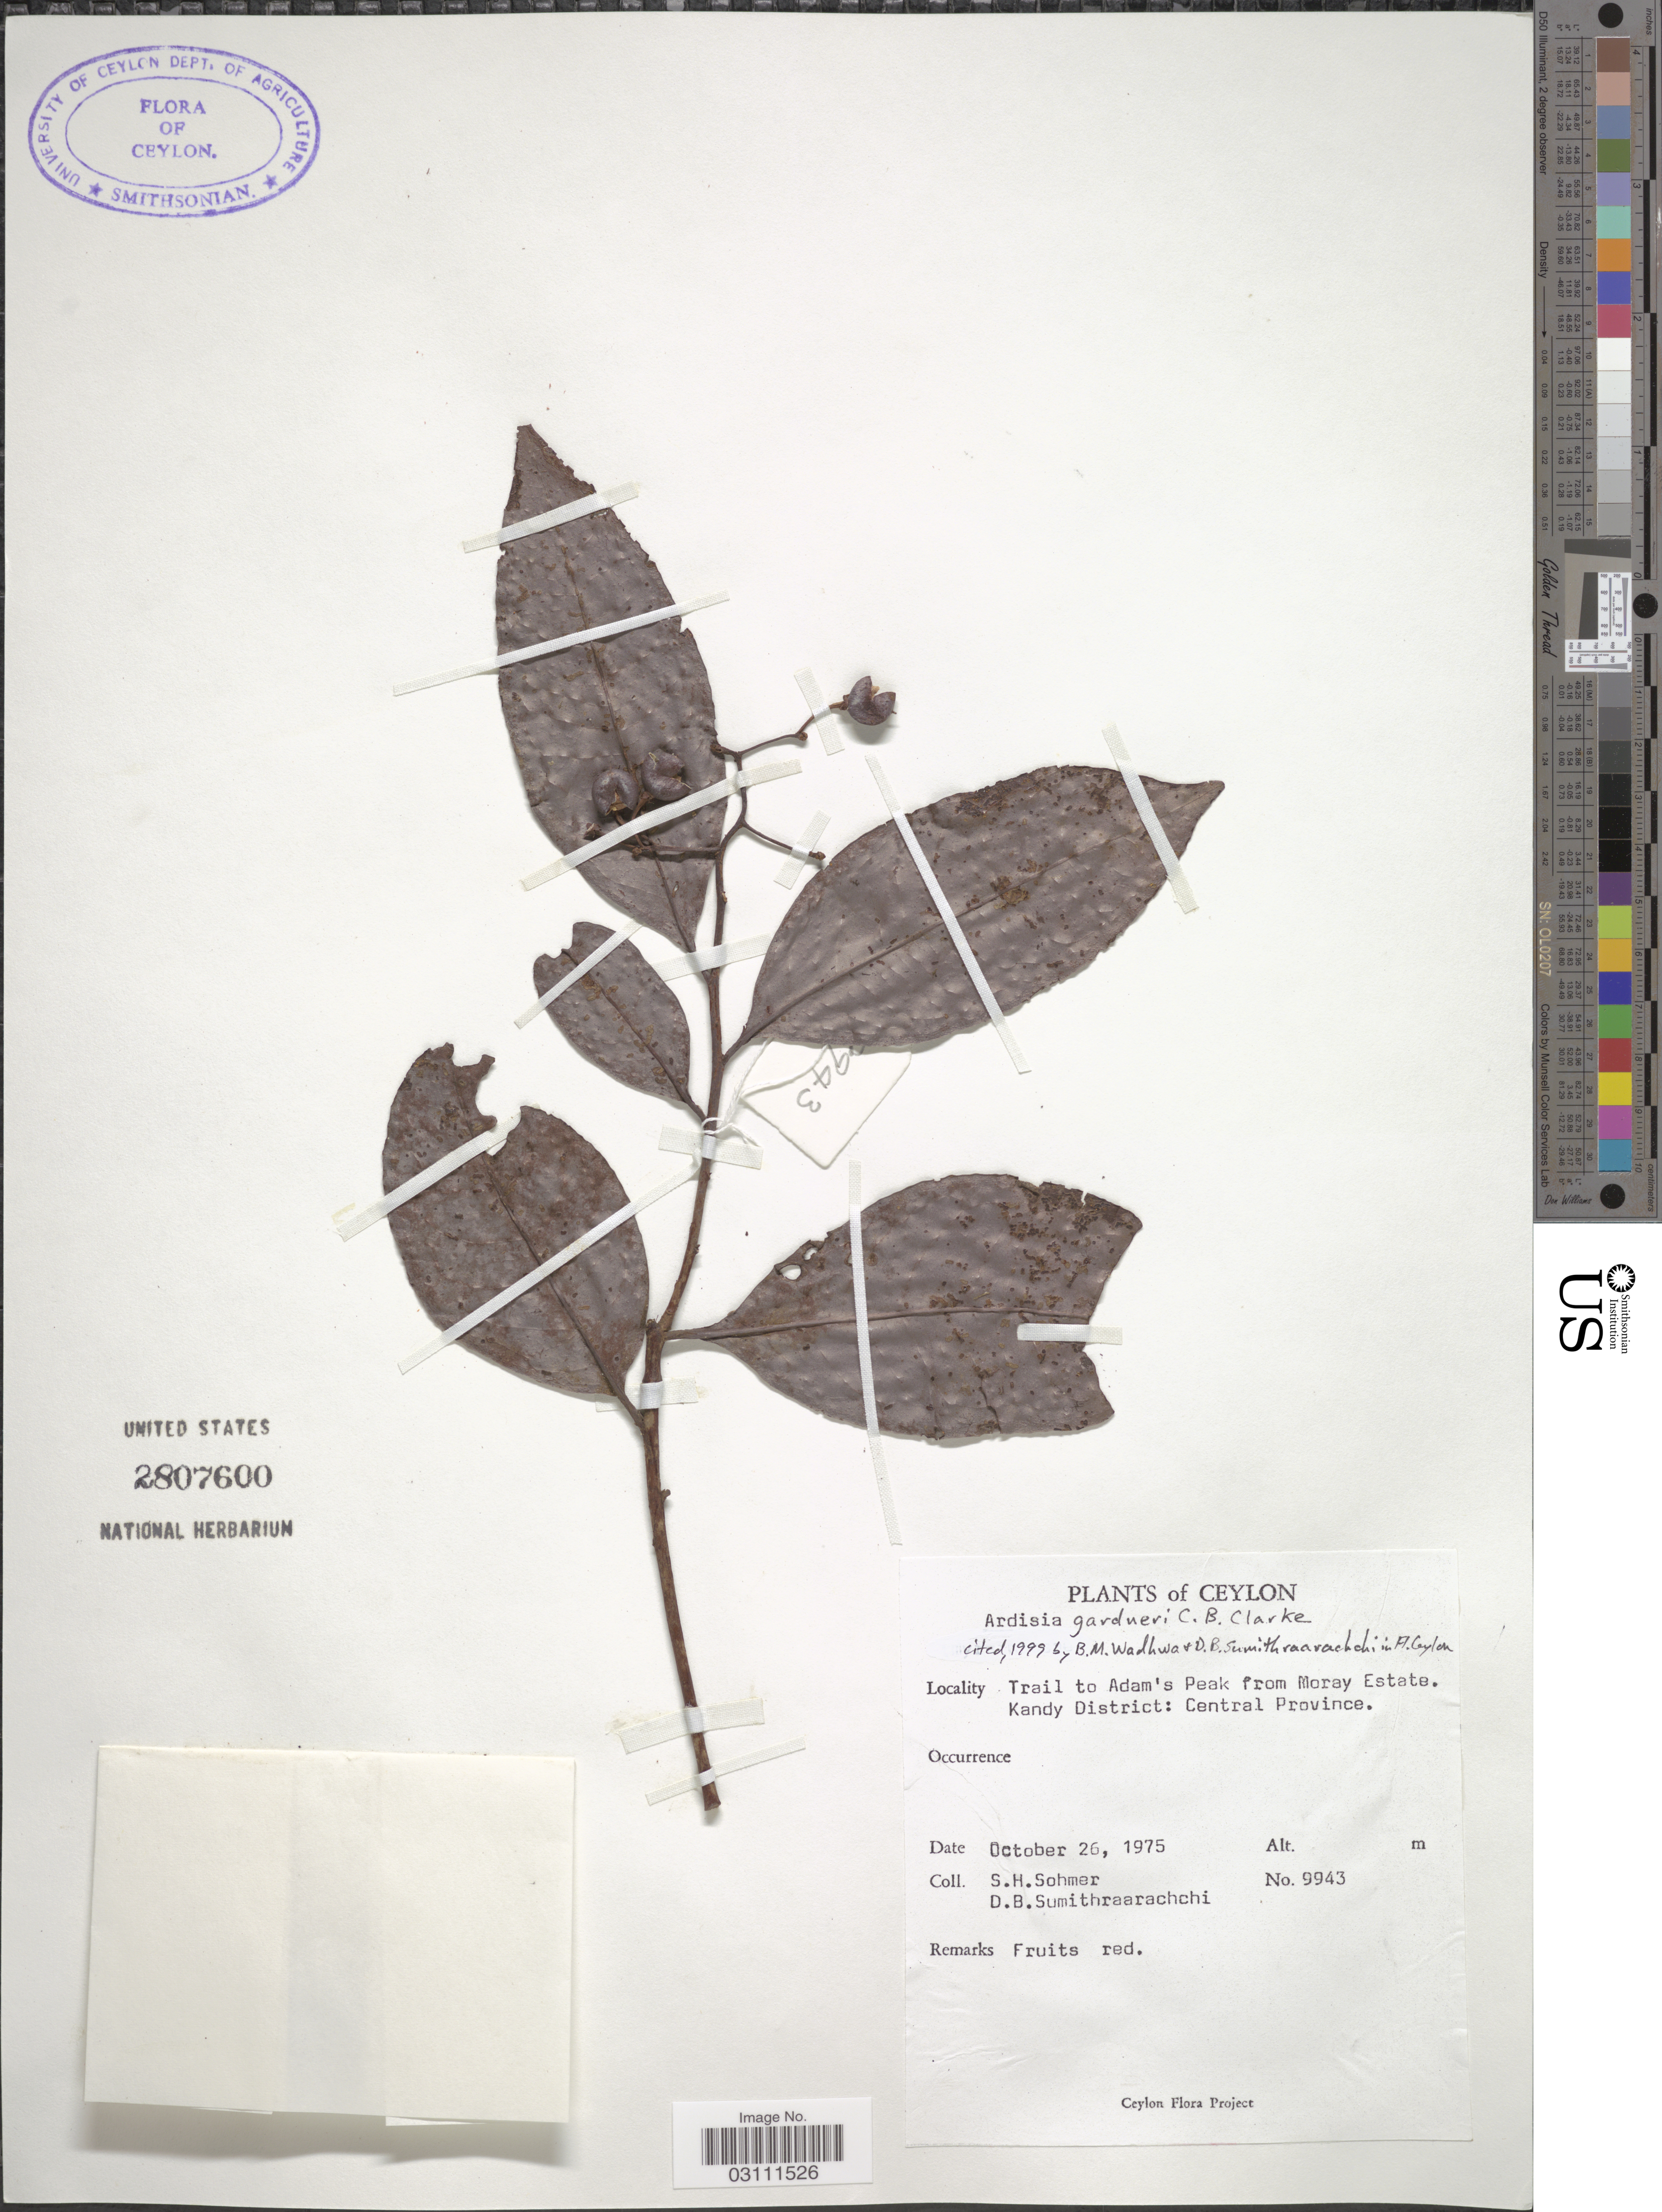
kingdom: Plantae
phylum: Tracheophyta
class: Magnoliopsida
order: Ericales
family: Primulaceae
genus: Ardisia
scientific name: Ardisia gardneri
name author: C.B. Clarke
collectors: S. H. Sohmer & D. B. Sumithraarachchi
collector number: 9943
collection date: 1975-10-26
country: Sri Lanka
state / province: Central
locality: Ceylon, Trail to Adam's Peak from Moray Estate, Kandy District: Central Province.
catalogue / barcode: US 2807600